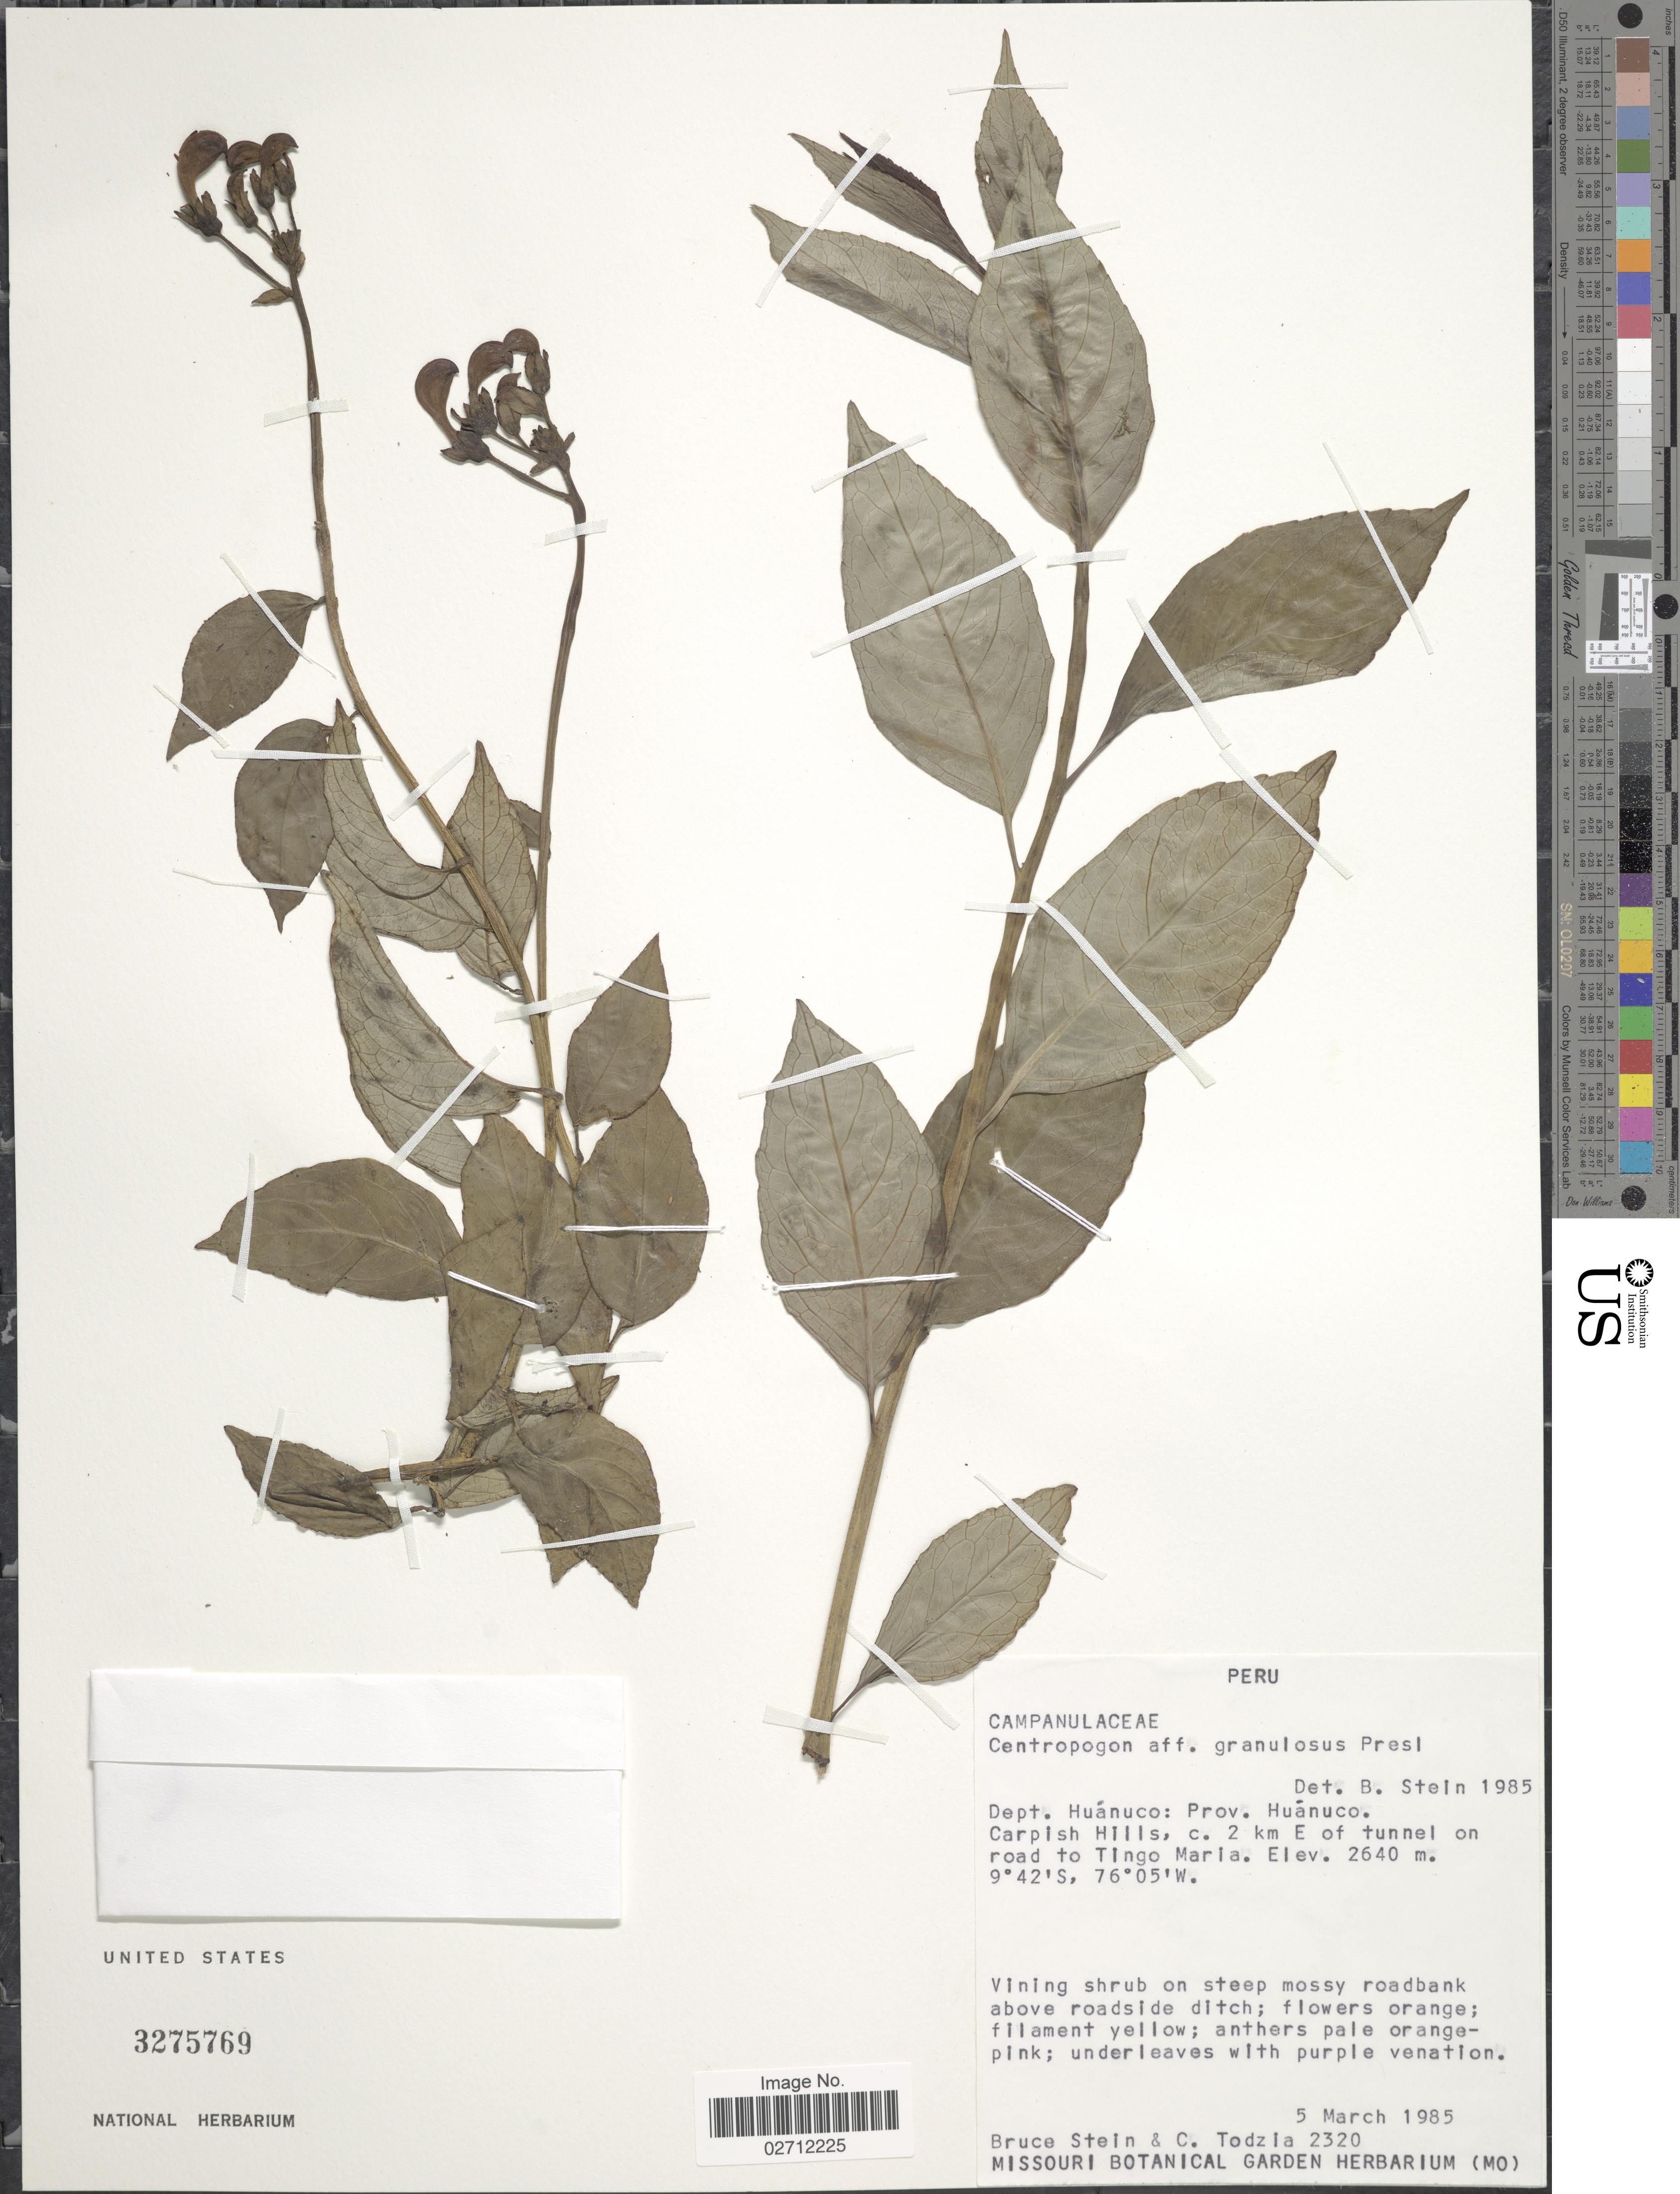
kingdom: Plantae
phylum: Tracheophyta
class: Magnoliopsida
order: Asterales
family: Campanulaceae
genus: Centropogon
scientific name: Centropogon granulosus subsp. granulosus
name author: C. Presl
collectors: B. A. Stein & C. A. Todzia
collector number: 2320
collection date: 1985-03-05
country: Peru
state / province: Huánuco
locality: Prov. Huánuco, Carpish Hills, c. 2 km E of tunnel on road to Tingo Maria, on steep mossy roadbank.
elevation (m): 2640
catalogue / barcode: US 3275769